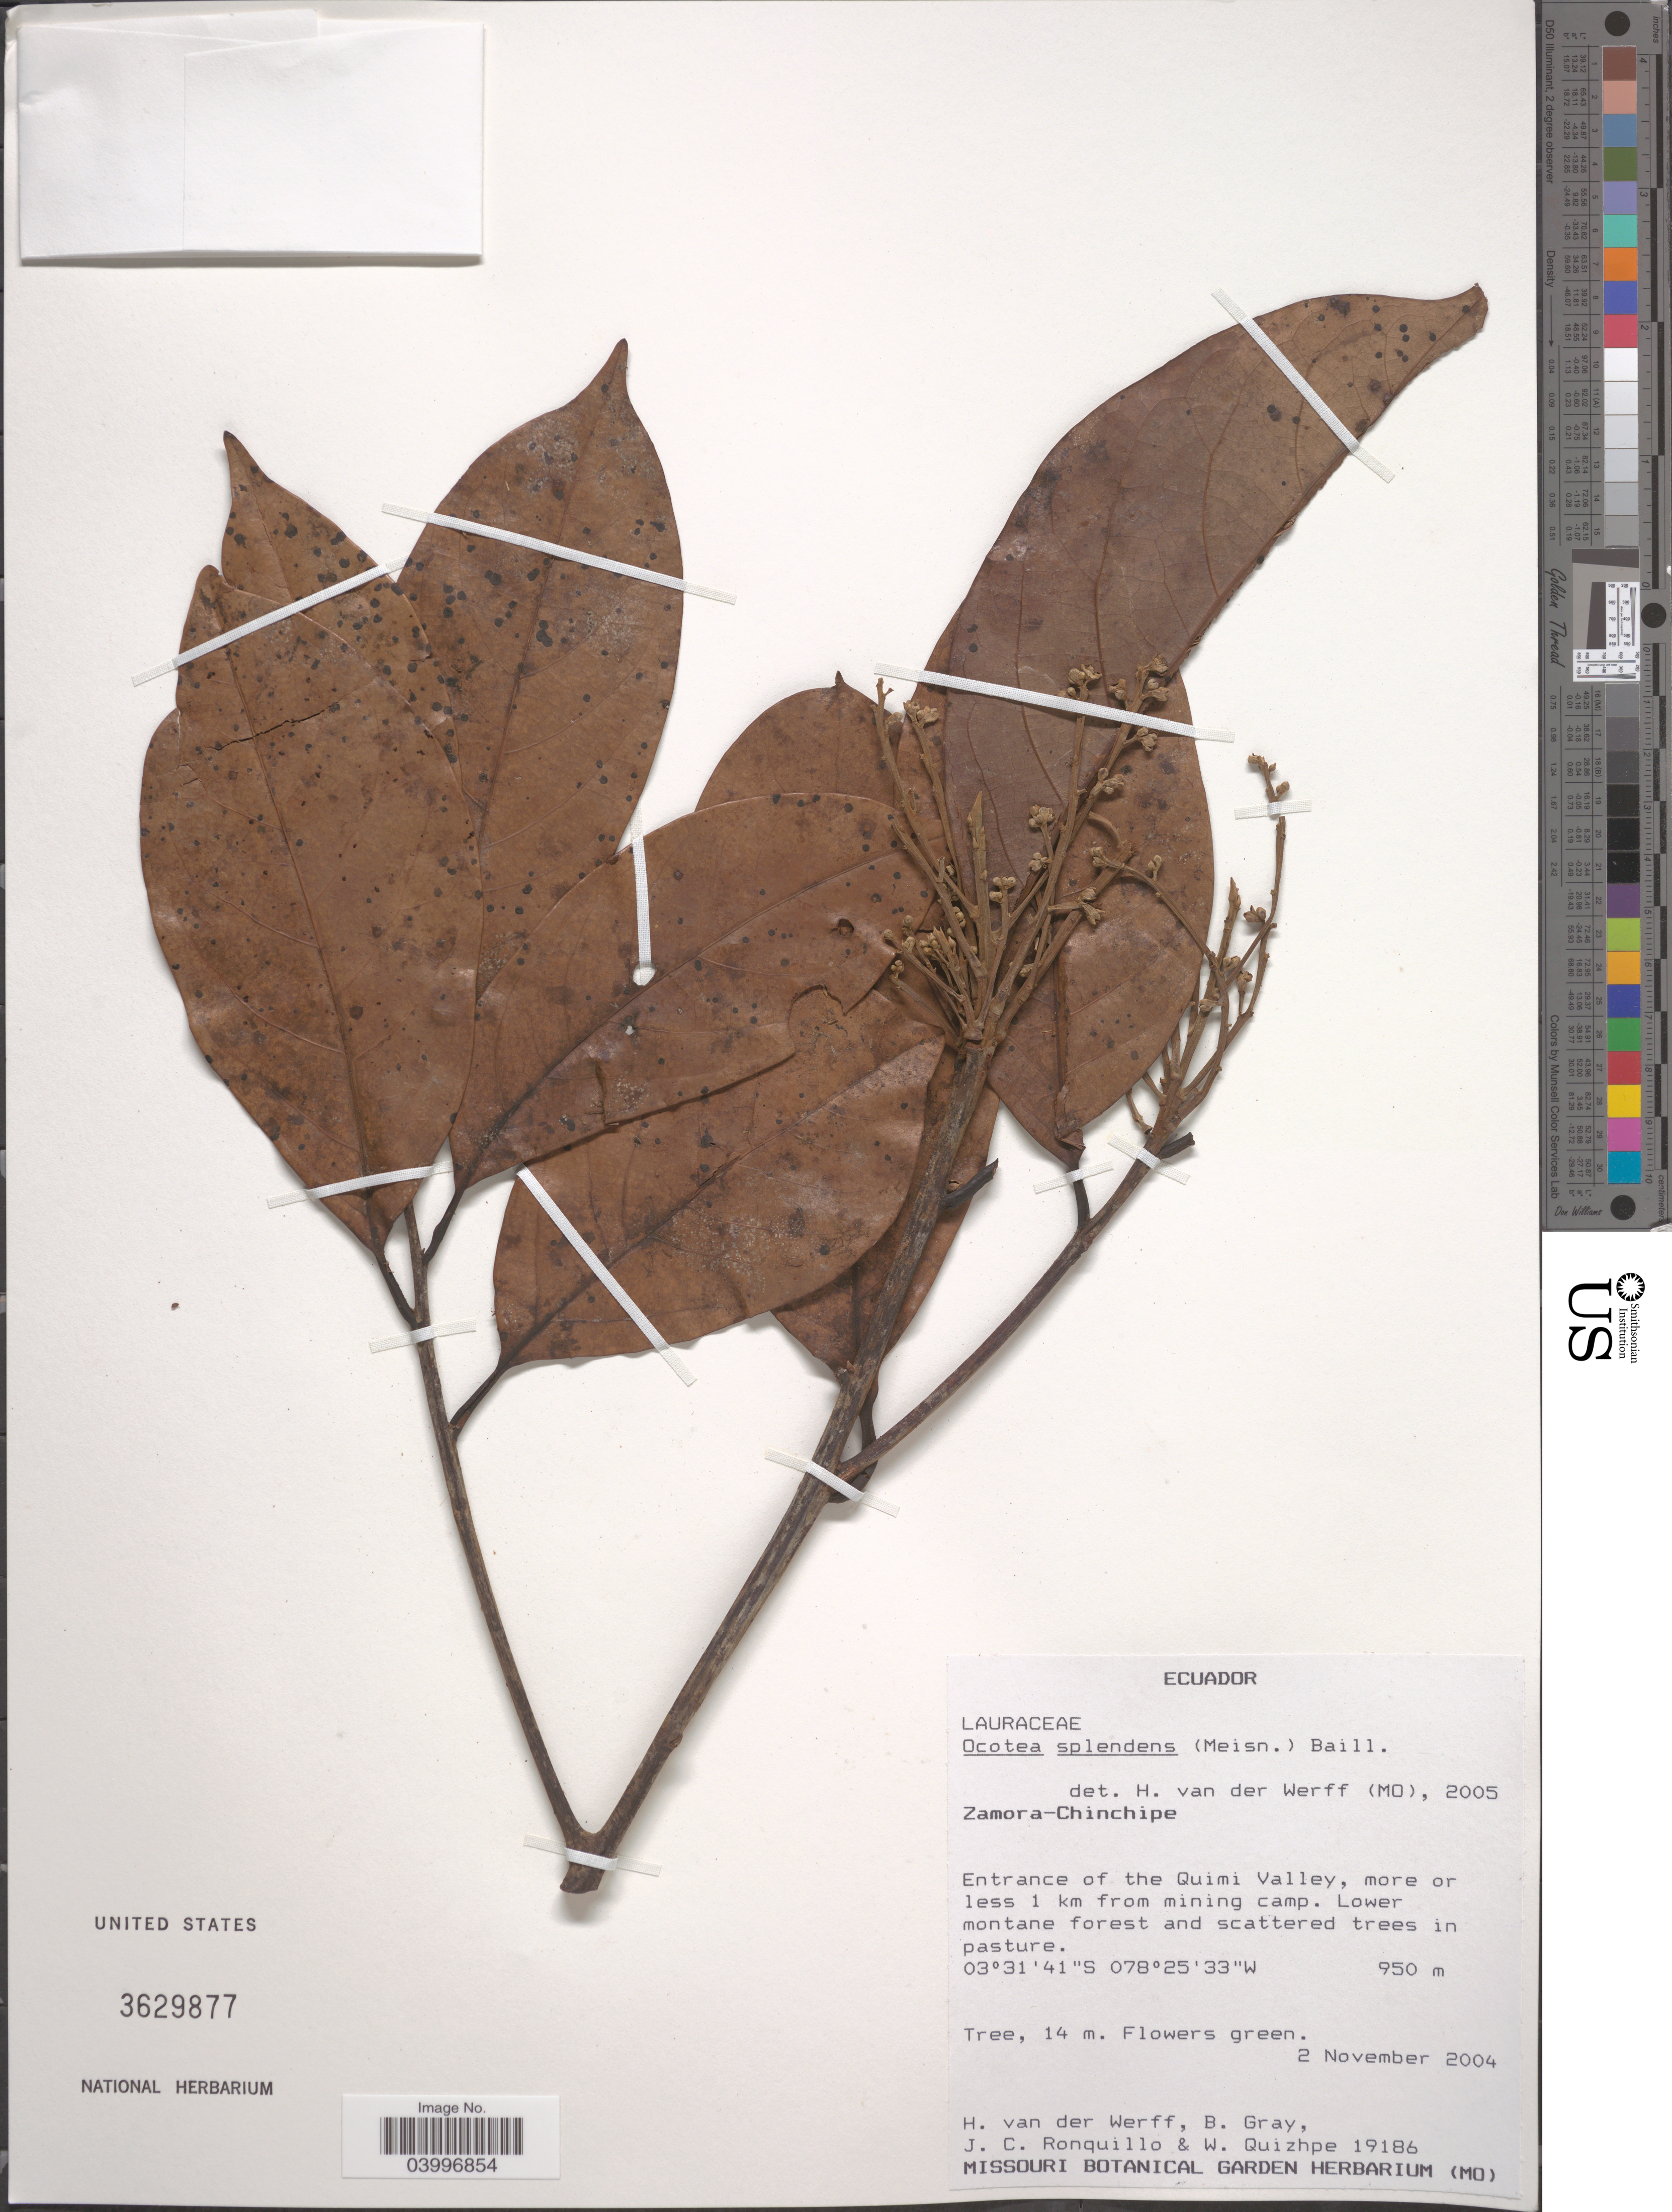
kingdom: Plantae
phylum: Tracheophyta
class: Magnoliopsida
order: Laurales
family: Lauraceae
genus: Ocotea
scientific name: Ocotea splendens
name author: (Meisn.) Baill.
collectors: H. van der Werff, B. Gray, J. Ronquillo & W. Quizhpe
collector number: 19186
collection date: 2004-11-02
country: Ecuador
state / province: Zamora-Chinchipe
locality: Entrance of the Quimi Valley, more or less 1 km from mining camp.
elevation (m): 950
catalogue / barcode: US 3629877